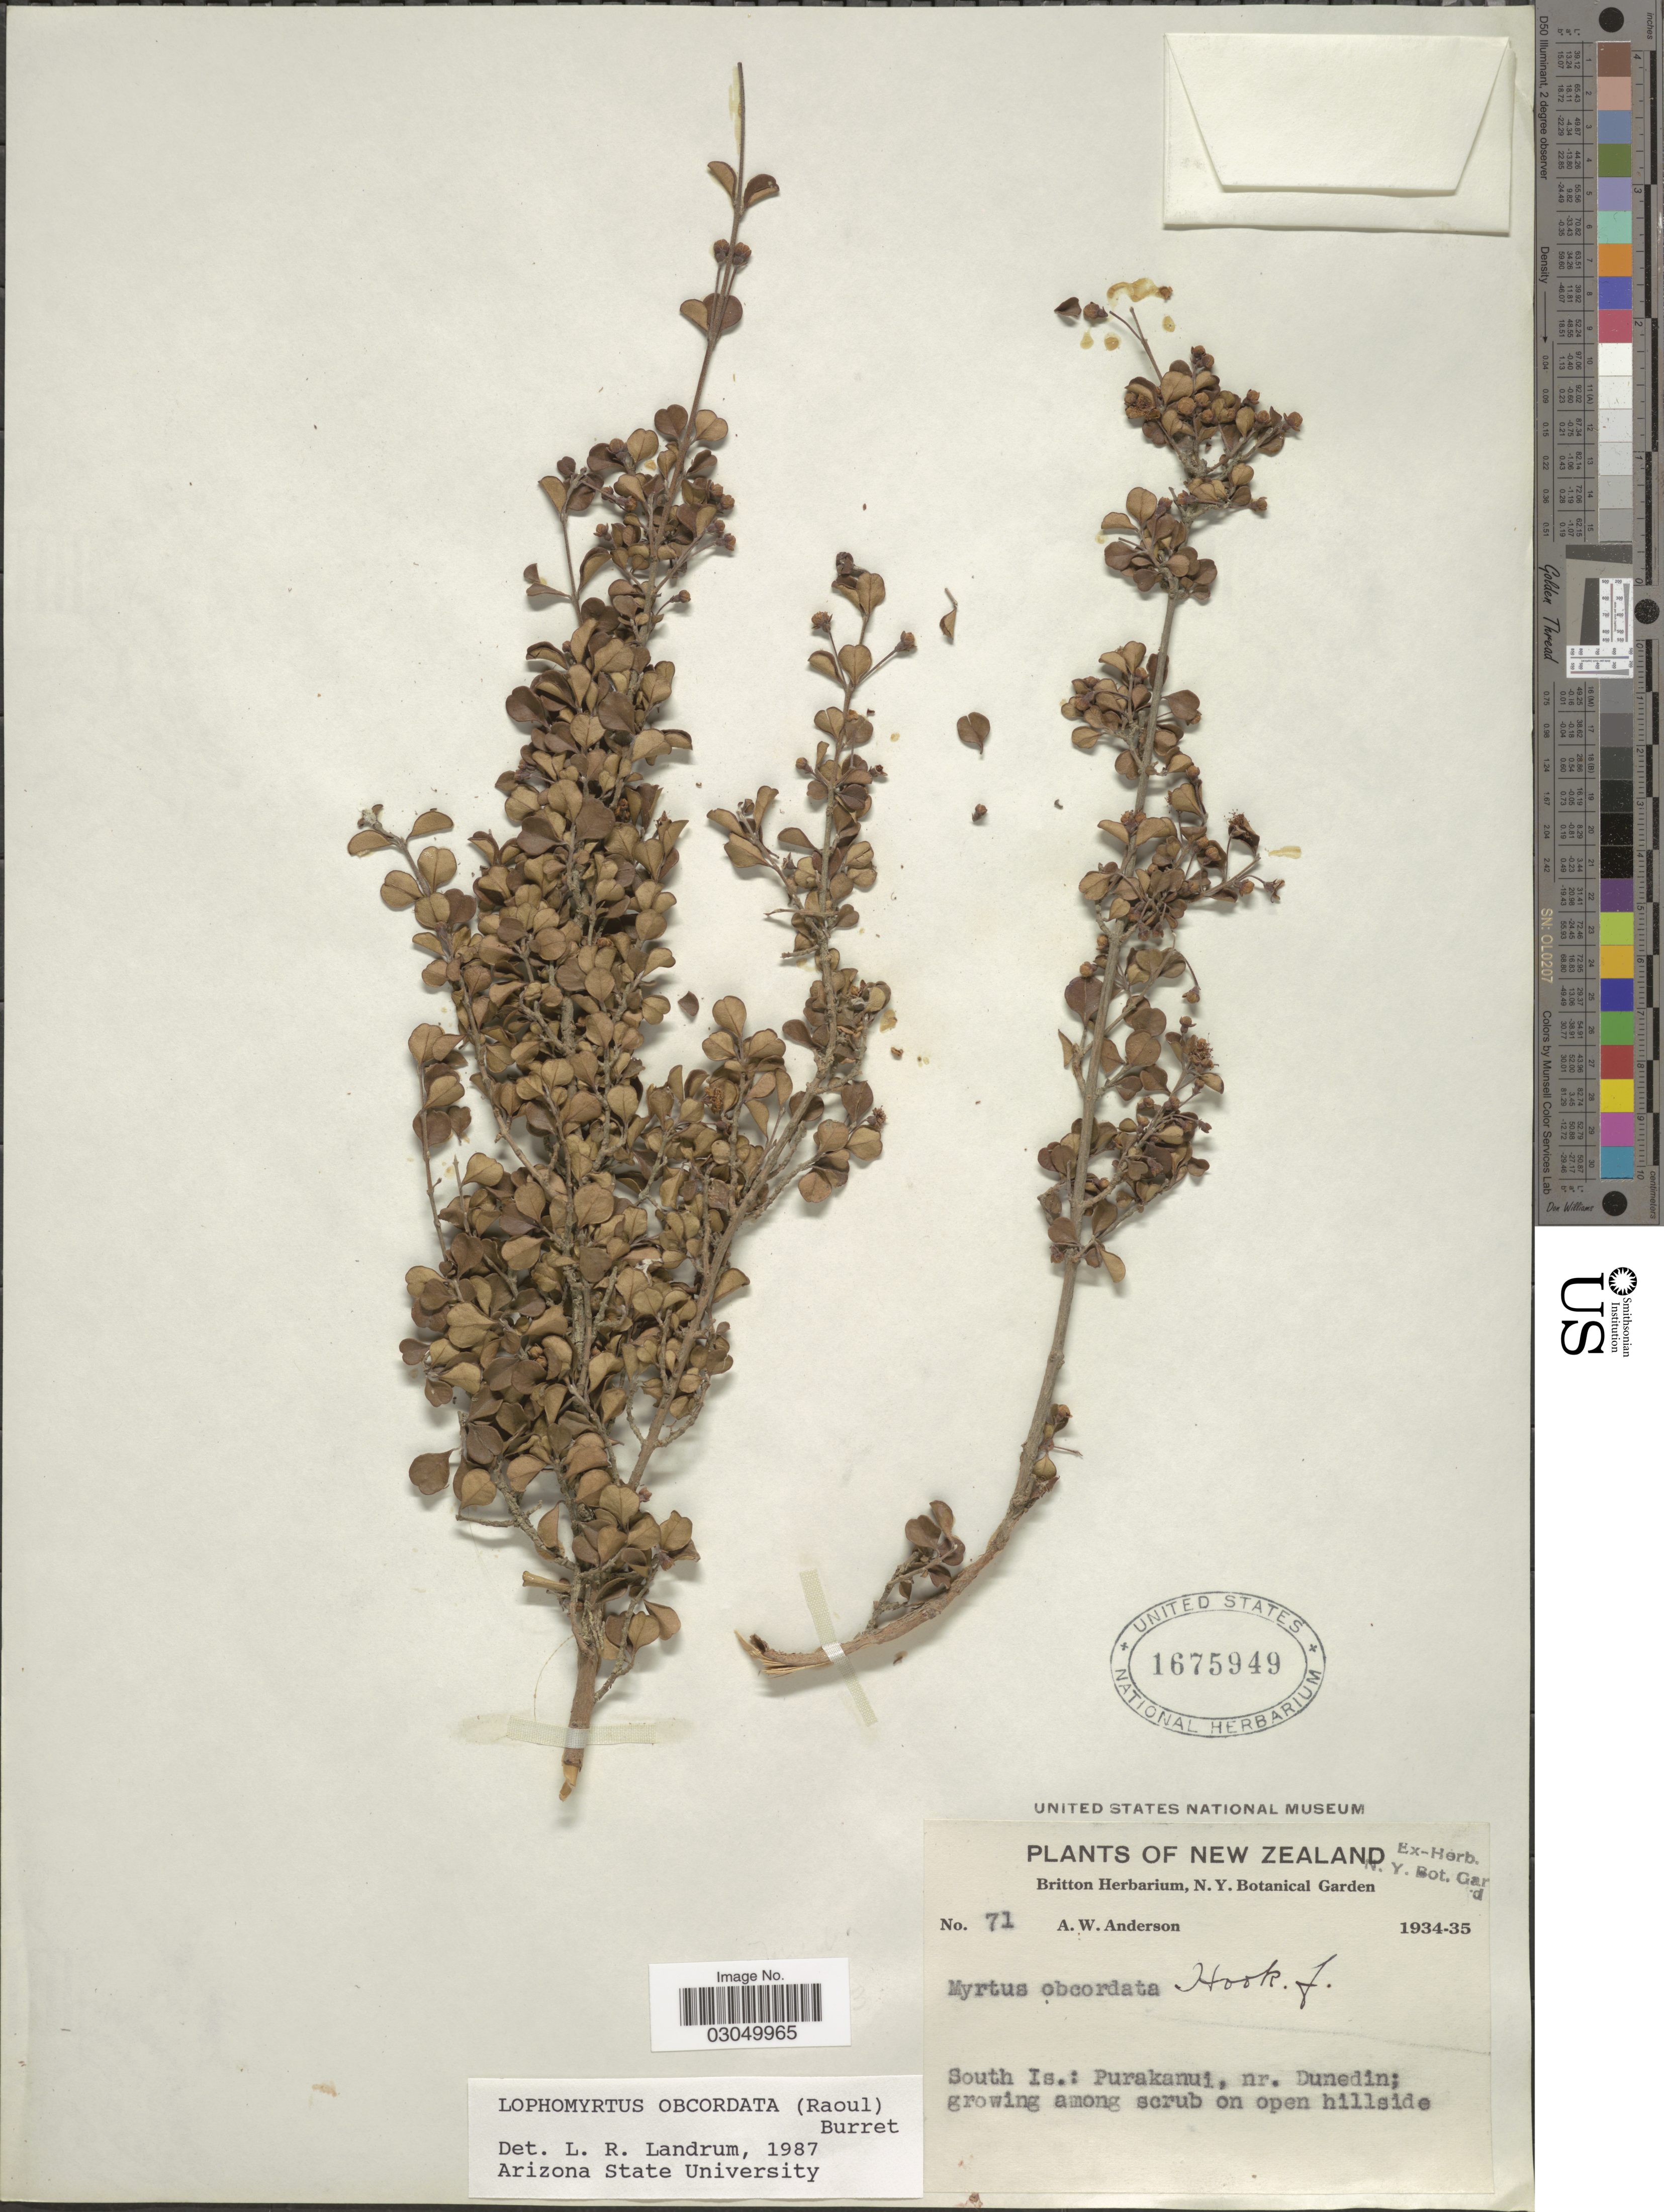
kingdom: Plantae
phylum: Tracheophyta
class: Magnoliopsida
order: Myrtales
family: Myrtaceae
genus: Lophomyrtus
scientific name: Lophomyrtus obcordata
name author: (Raoul) Burret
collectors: A. W. Anderson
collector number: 71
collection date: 1934/1935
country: New Zealand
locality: South Is.: Purakanui, nr. Dunedin.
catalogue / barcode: US 1675949